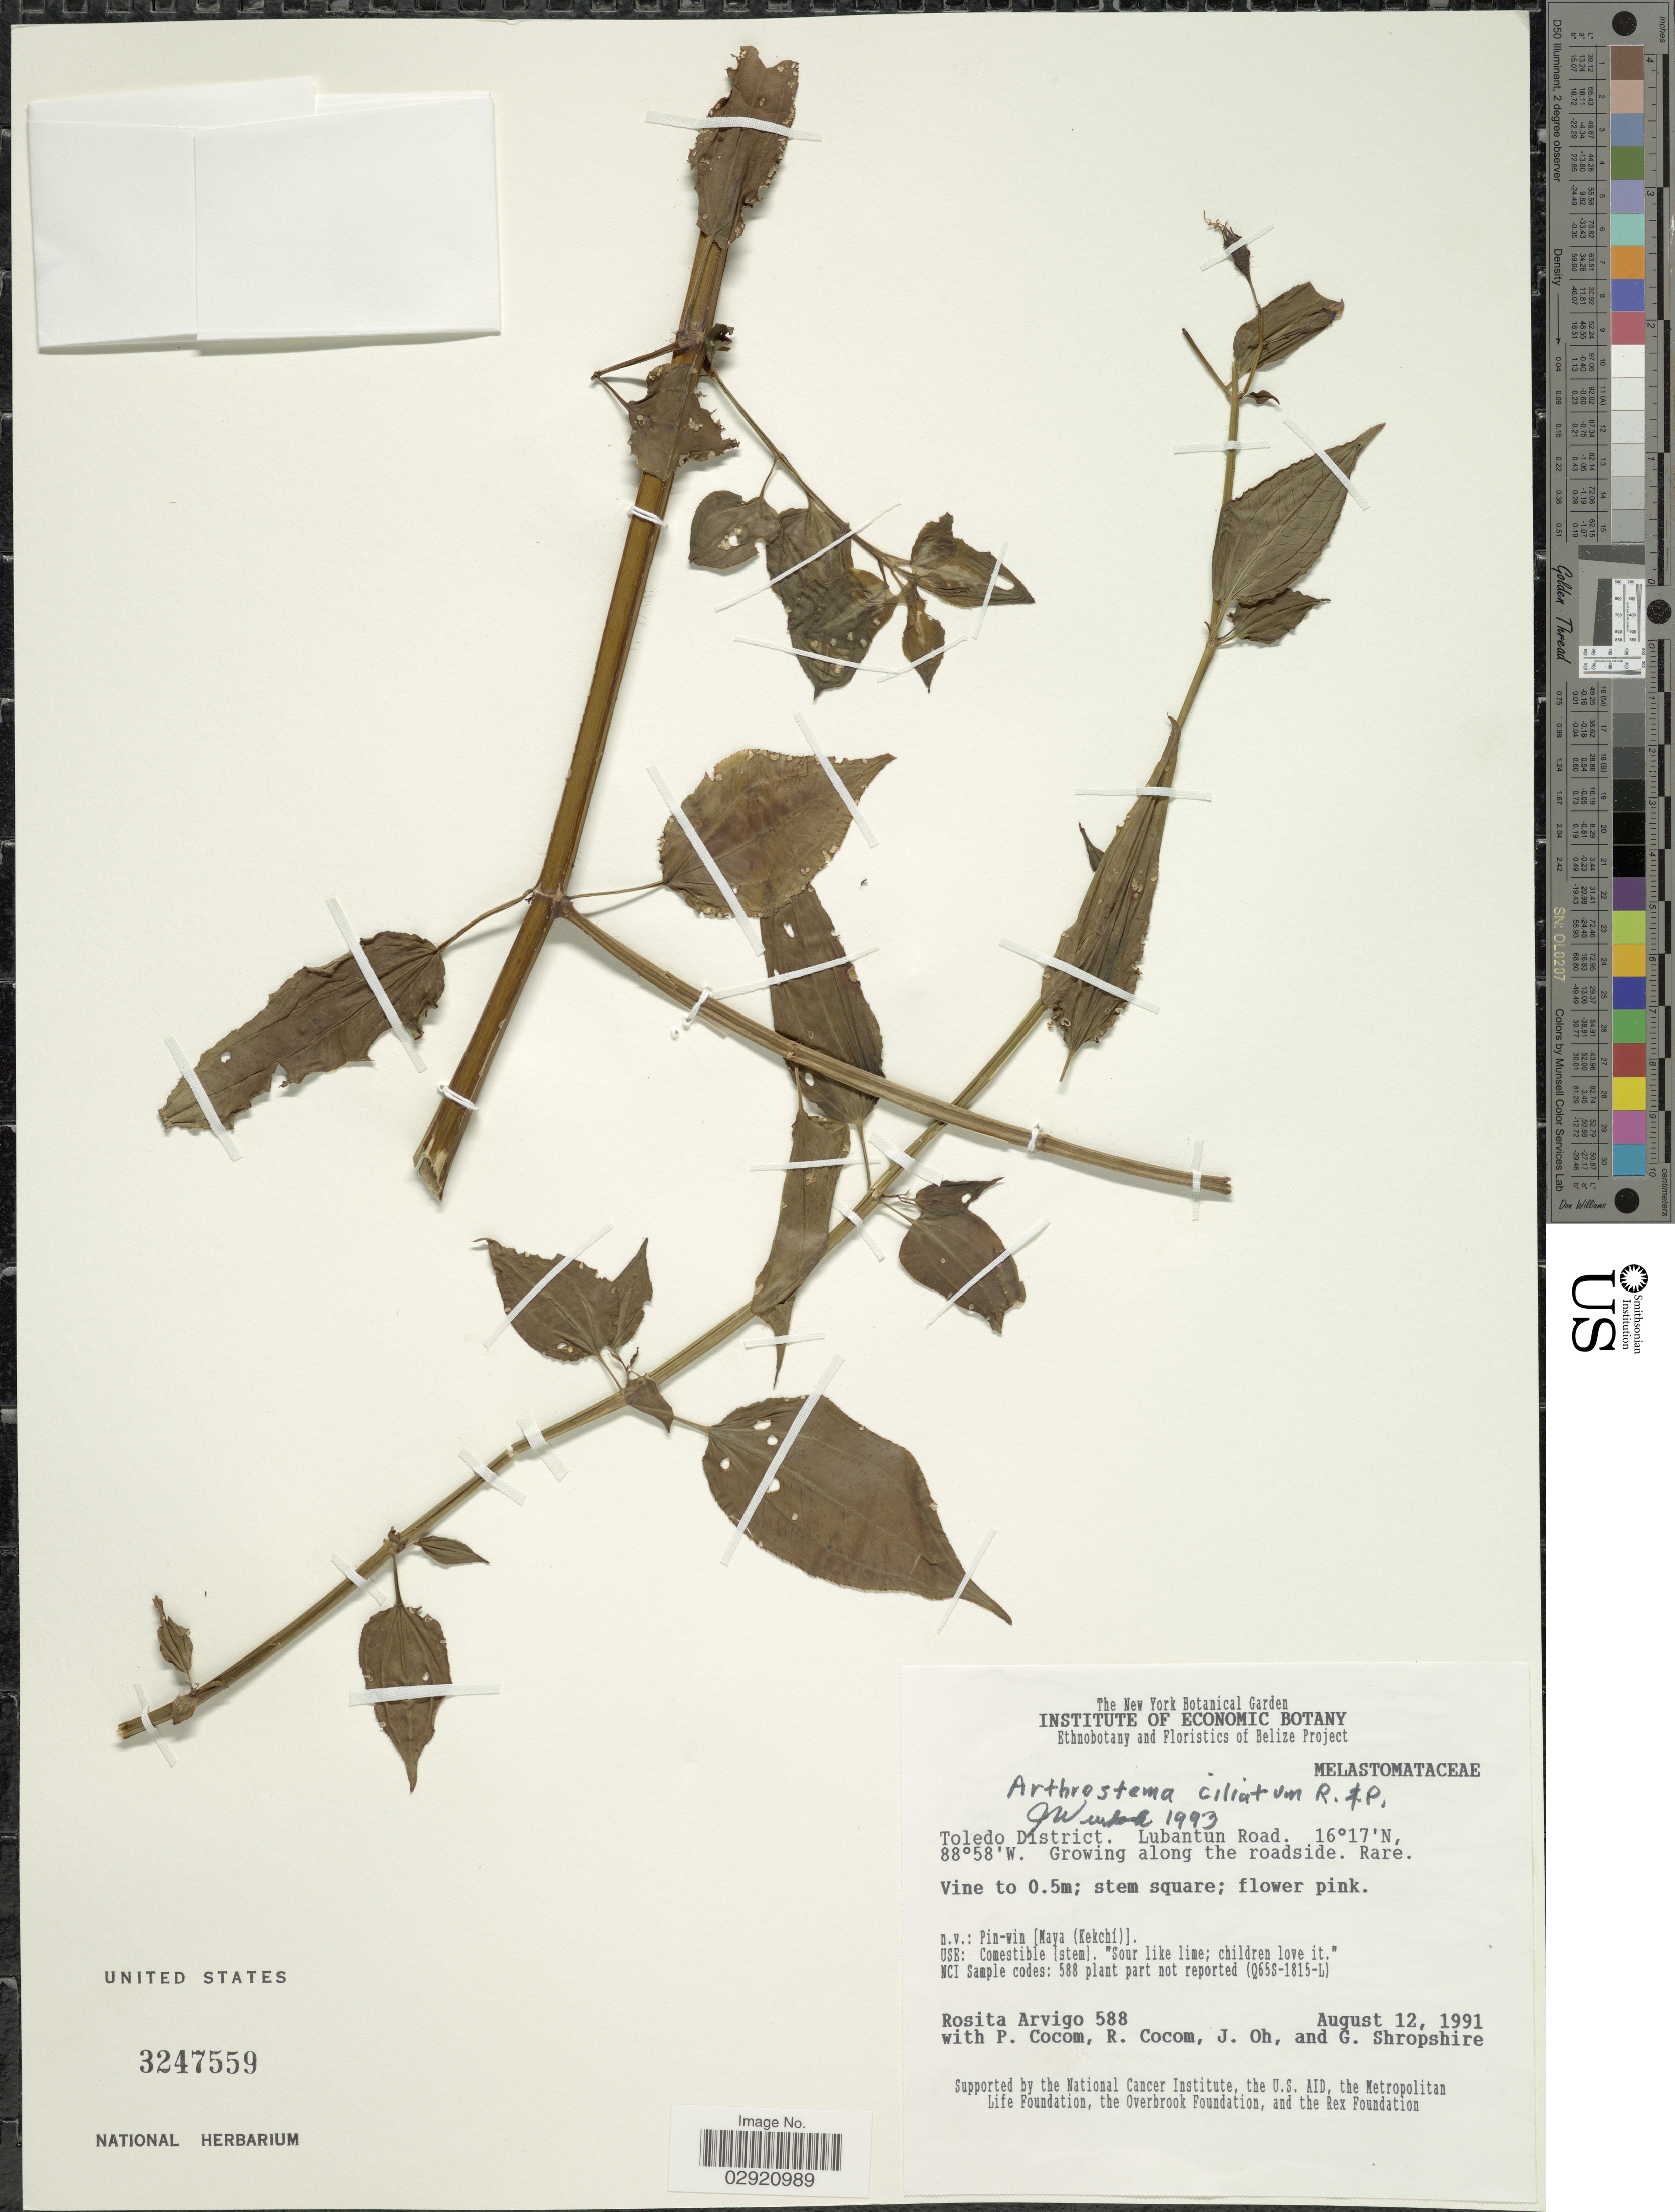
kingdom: Plantae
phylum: Tracheophyta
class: Magnoliopsida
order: Myrtales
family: Melastomataceae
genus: Arthrostemma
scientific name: Arthrostemma ciliatum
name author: Pav. ex D. Don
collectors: R. Arvigo, P. Cocom, R. Cocom, J. Oh & G. Shropshire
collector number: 588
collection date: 1991-08-12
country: Belize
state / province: Toledo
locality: Toledo District. Lubantun Road.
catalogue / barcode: US 3247559